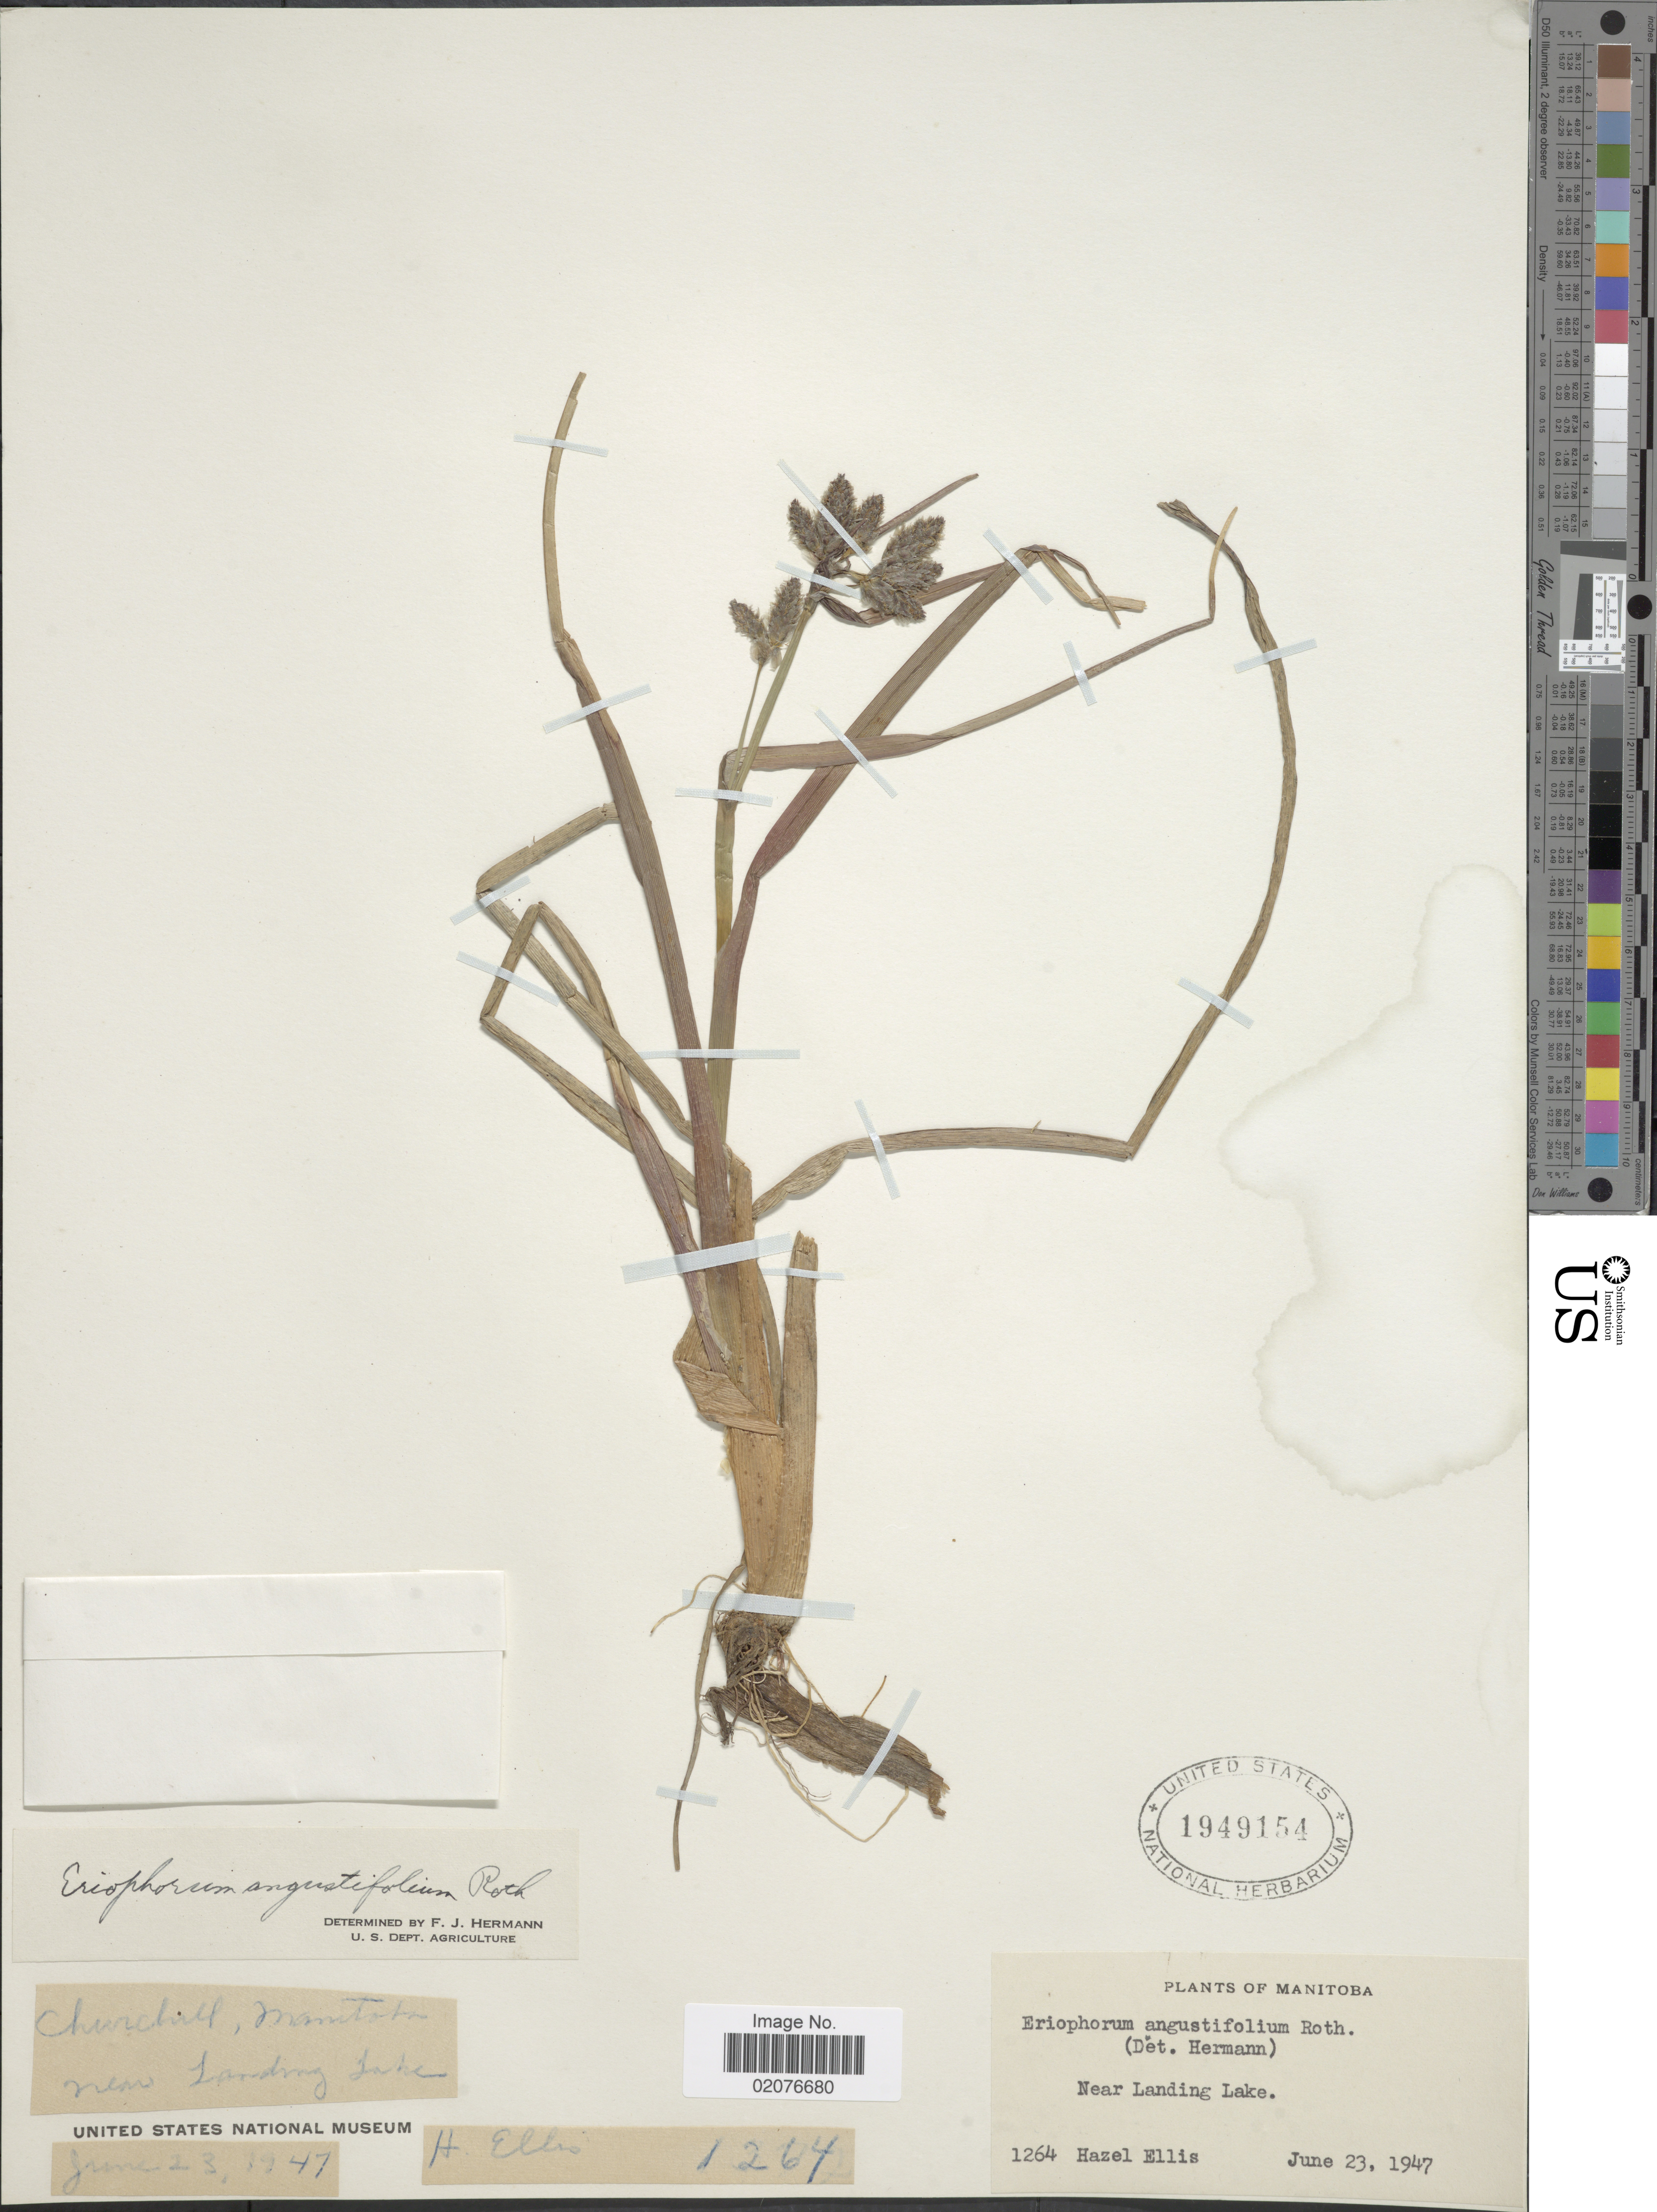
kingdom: Plantae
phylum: Tracheophyta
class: Liliopsida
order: Poales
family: Cyperaceae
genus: Eriophorum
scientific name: Eriophorum angustifolium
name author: Honck.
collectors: H. Ellis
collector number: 1264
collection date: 1947-06-23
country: Canada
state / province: Manitoba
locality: Near Landing Lake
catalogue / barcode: US 1949154